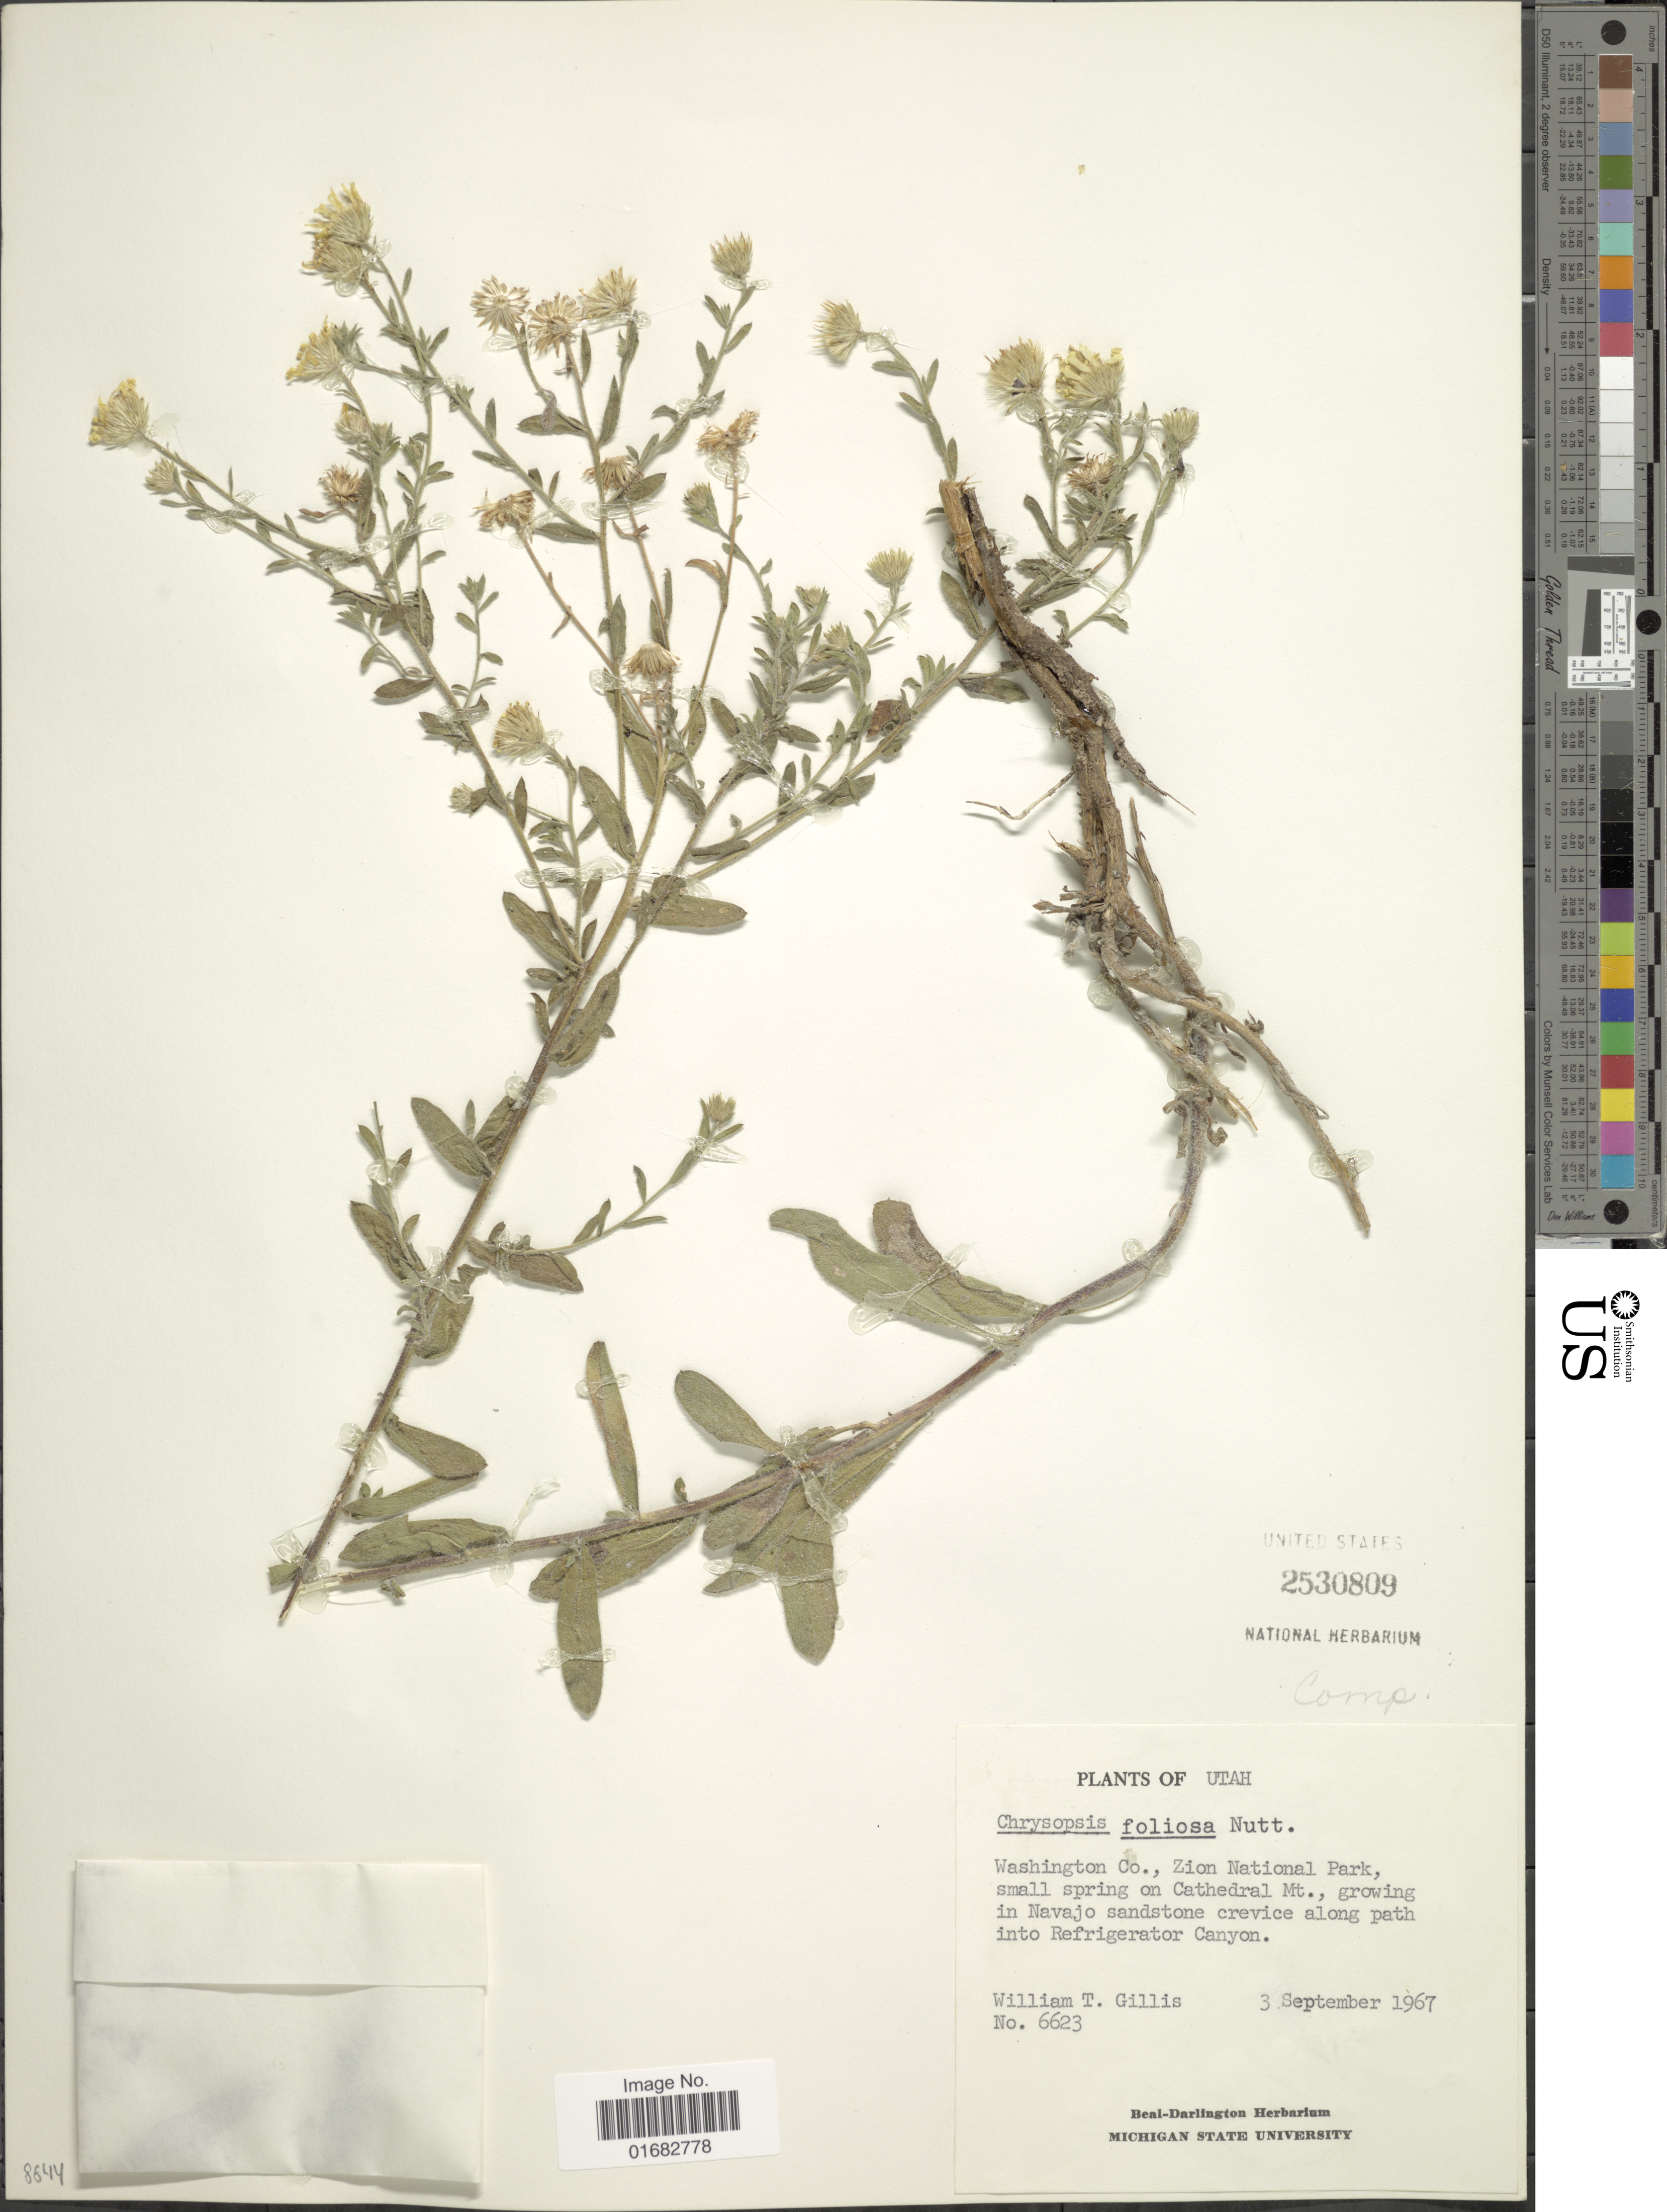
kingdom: Plantae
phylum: Tracheophyta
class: Magnoliopsida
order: Asterales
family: Asteraceae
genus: Heterotheca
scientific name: Heterotheca villosa var. foliosa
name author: (Nutt.) V.L. Harms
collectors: W. T. Gillis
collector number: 6623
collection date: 1967-09-03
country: United States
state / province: Utah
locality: Washington Co., Zion National Park, small spring on Cathedral Mt., growing in Navajo sandstone crevice along path into Refrigerator Canyon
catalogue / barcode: US 2530809